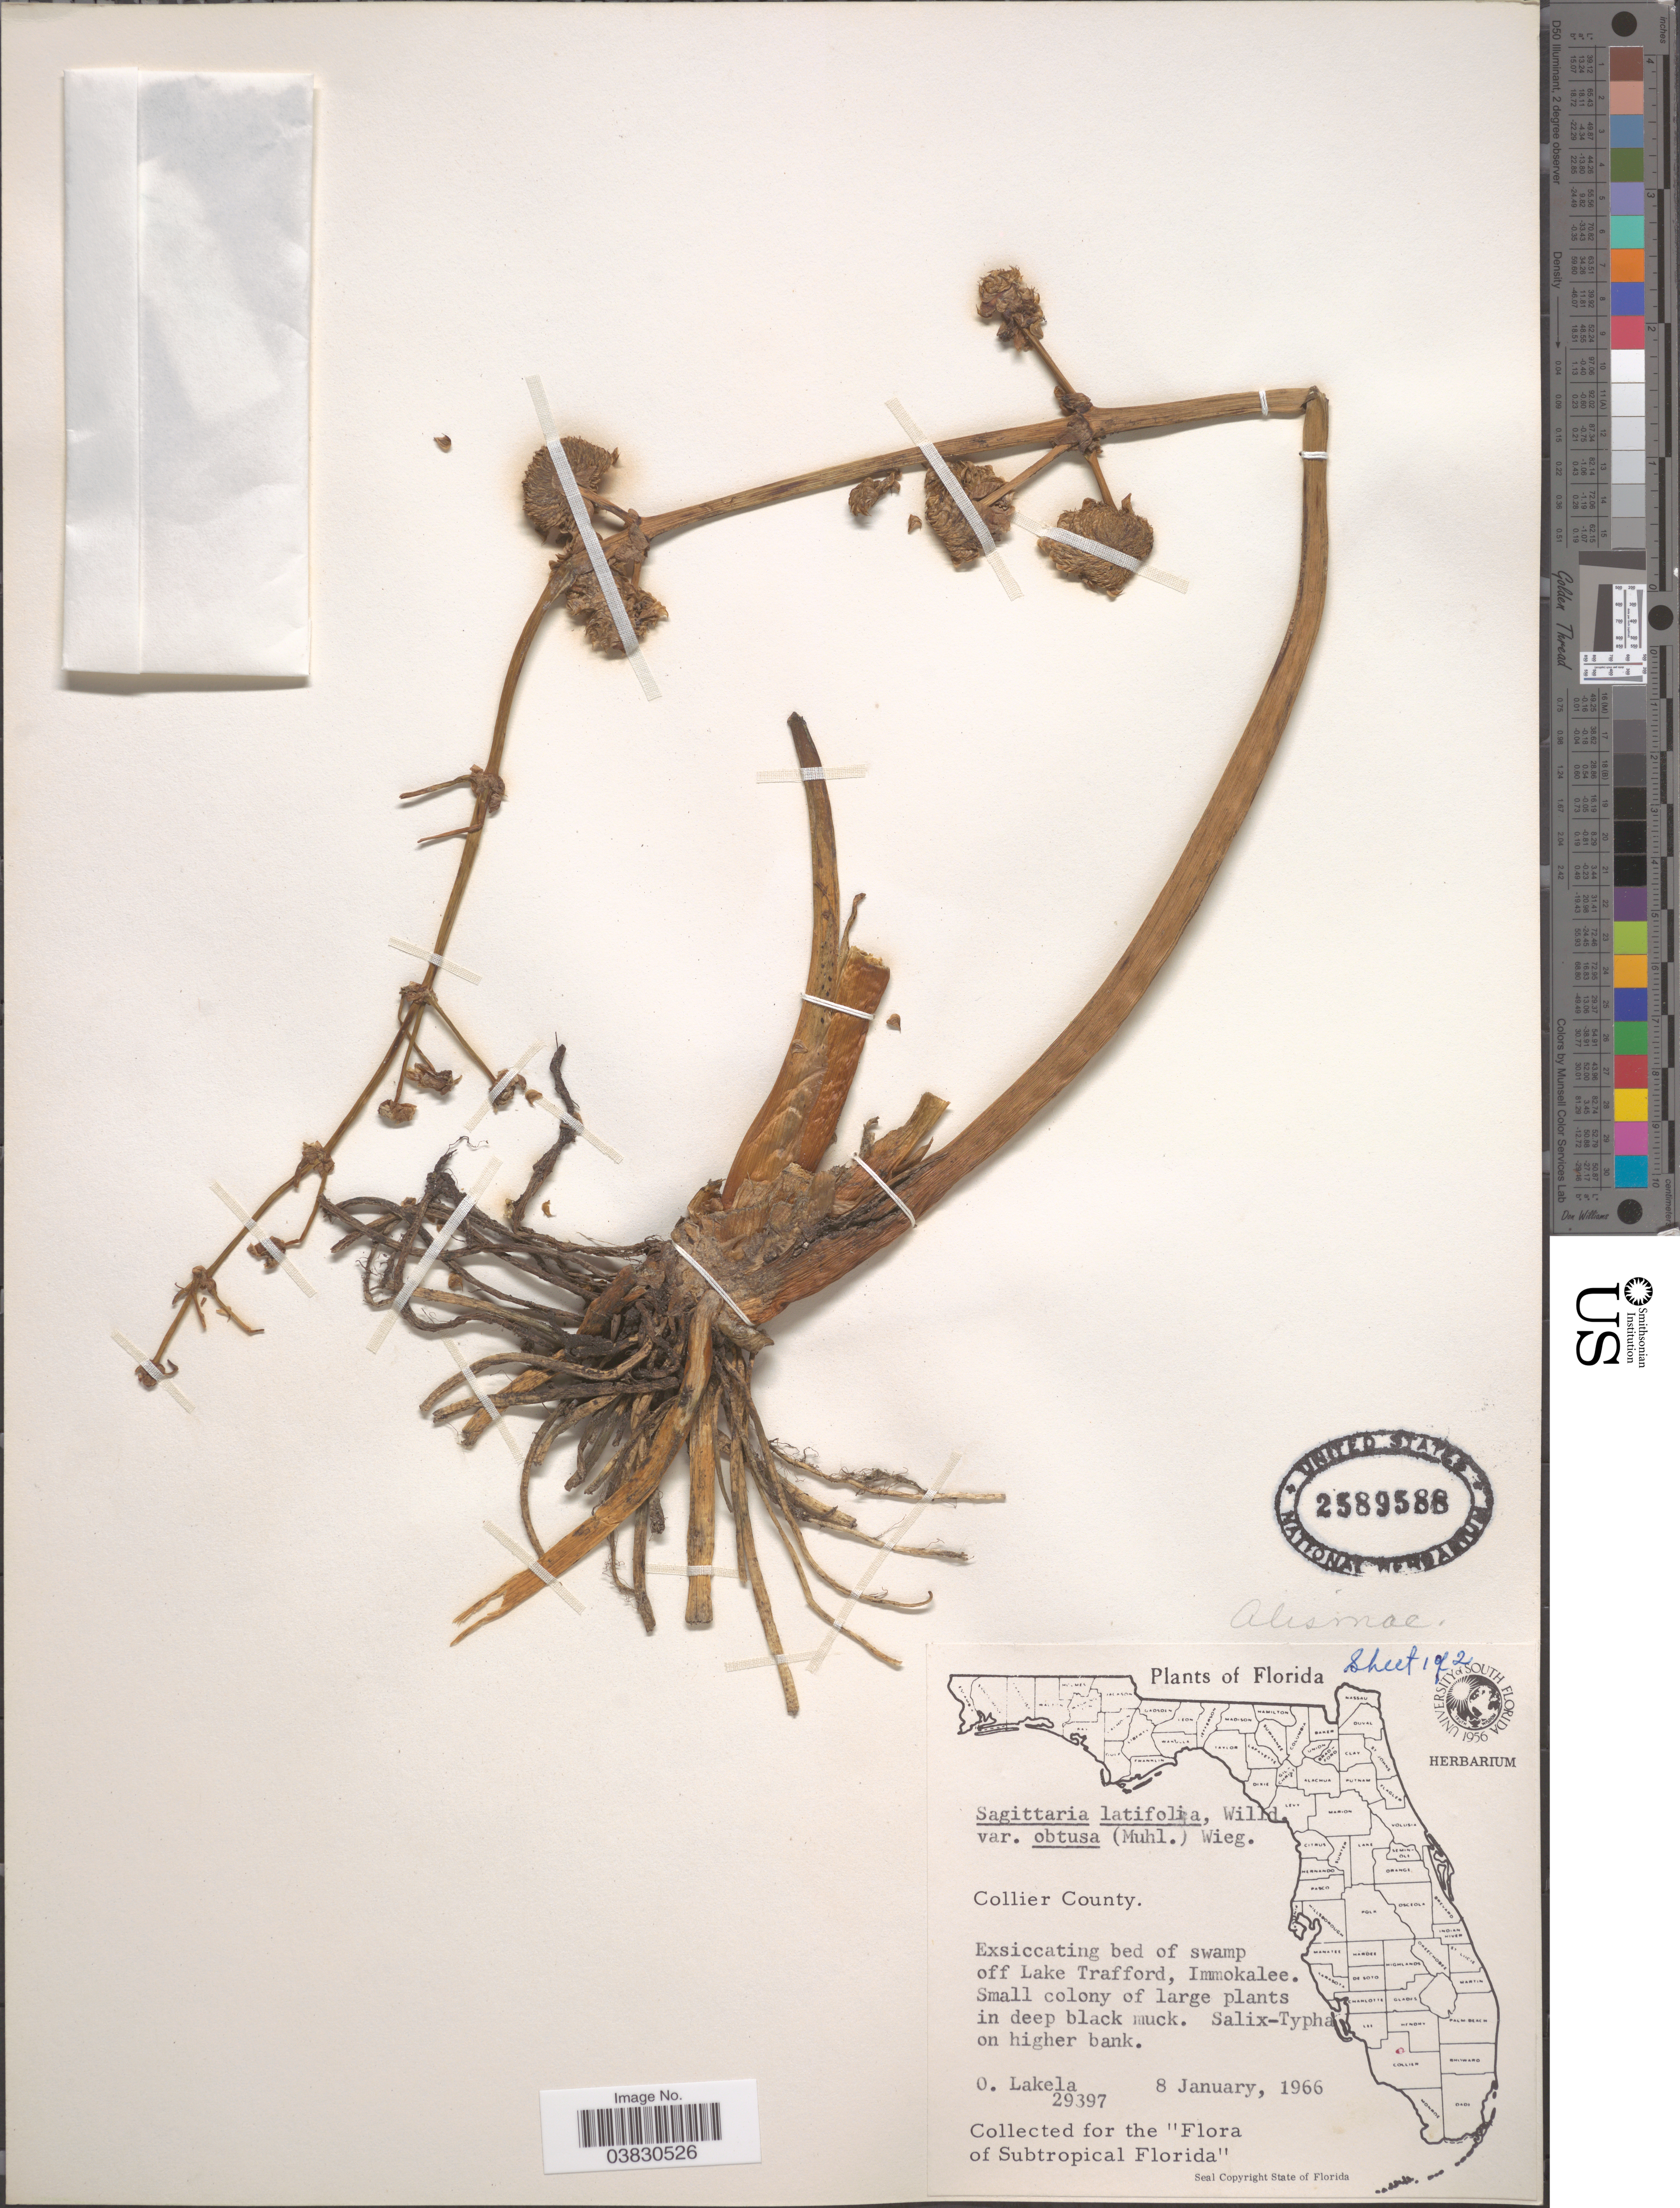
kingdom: Plantae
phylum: Tracheophyta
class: Liliopsida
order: Alismatales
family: Alismataceae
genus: Sagittaria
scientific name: Sagittaria latifolia var. obtusa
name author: (Engelm.) Wiegand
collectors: O. Lakela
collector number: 29397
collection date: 1966-01-08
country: United States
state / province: Florida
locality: Collier County. Exsiccating bed of swamp off Lake Trafford, Immokalee.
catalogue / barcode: US 2589588